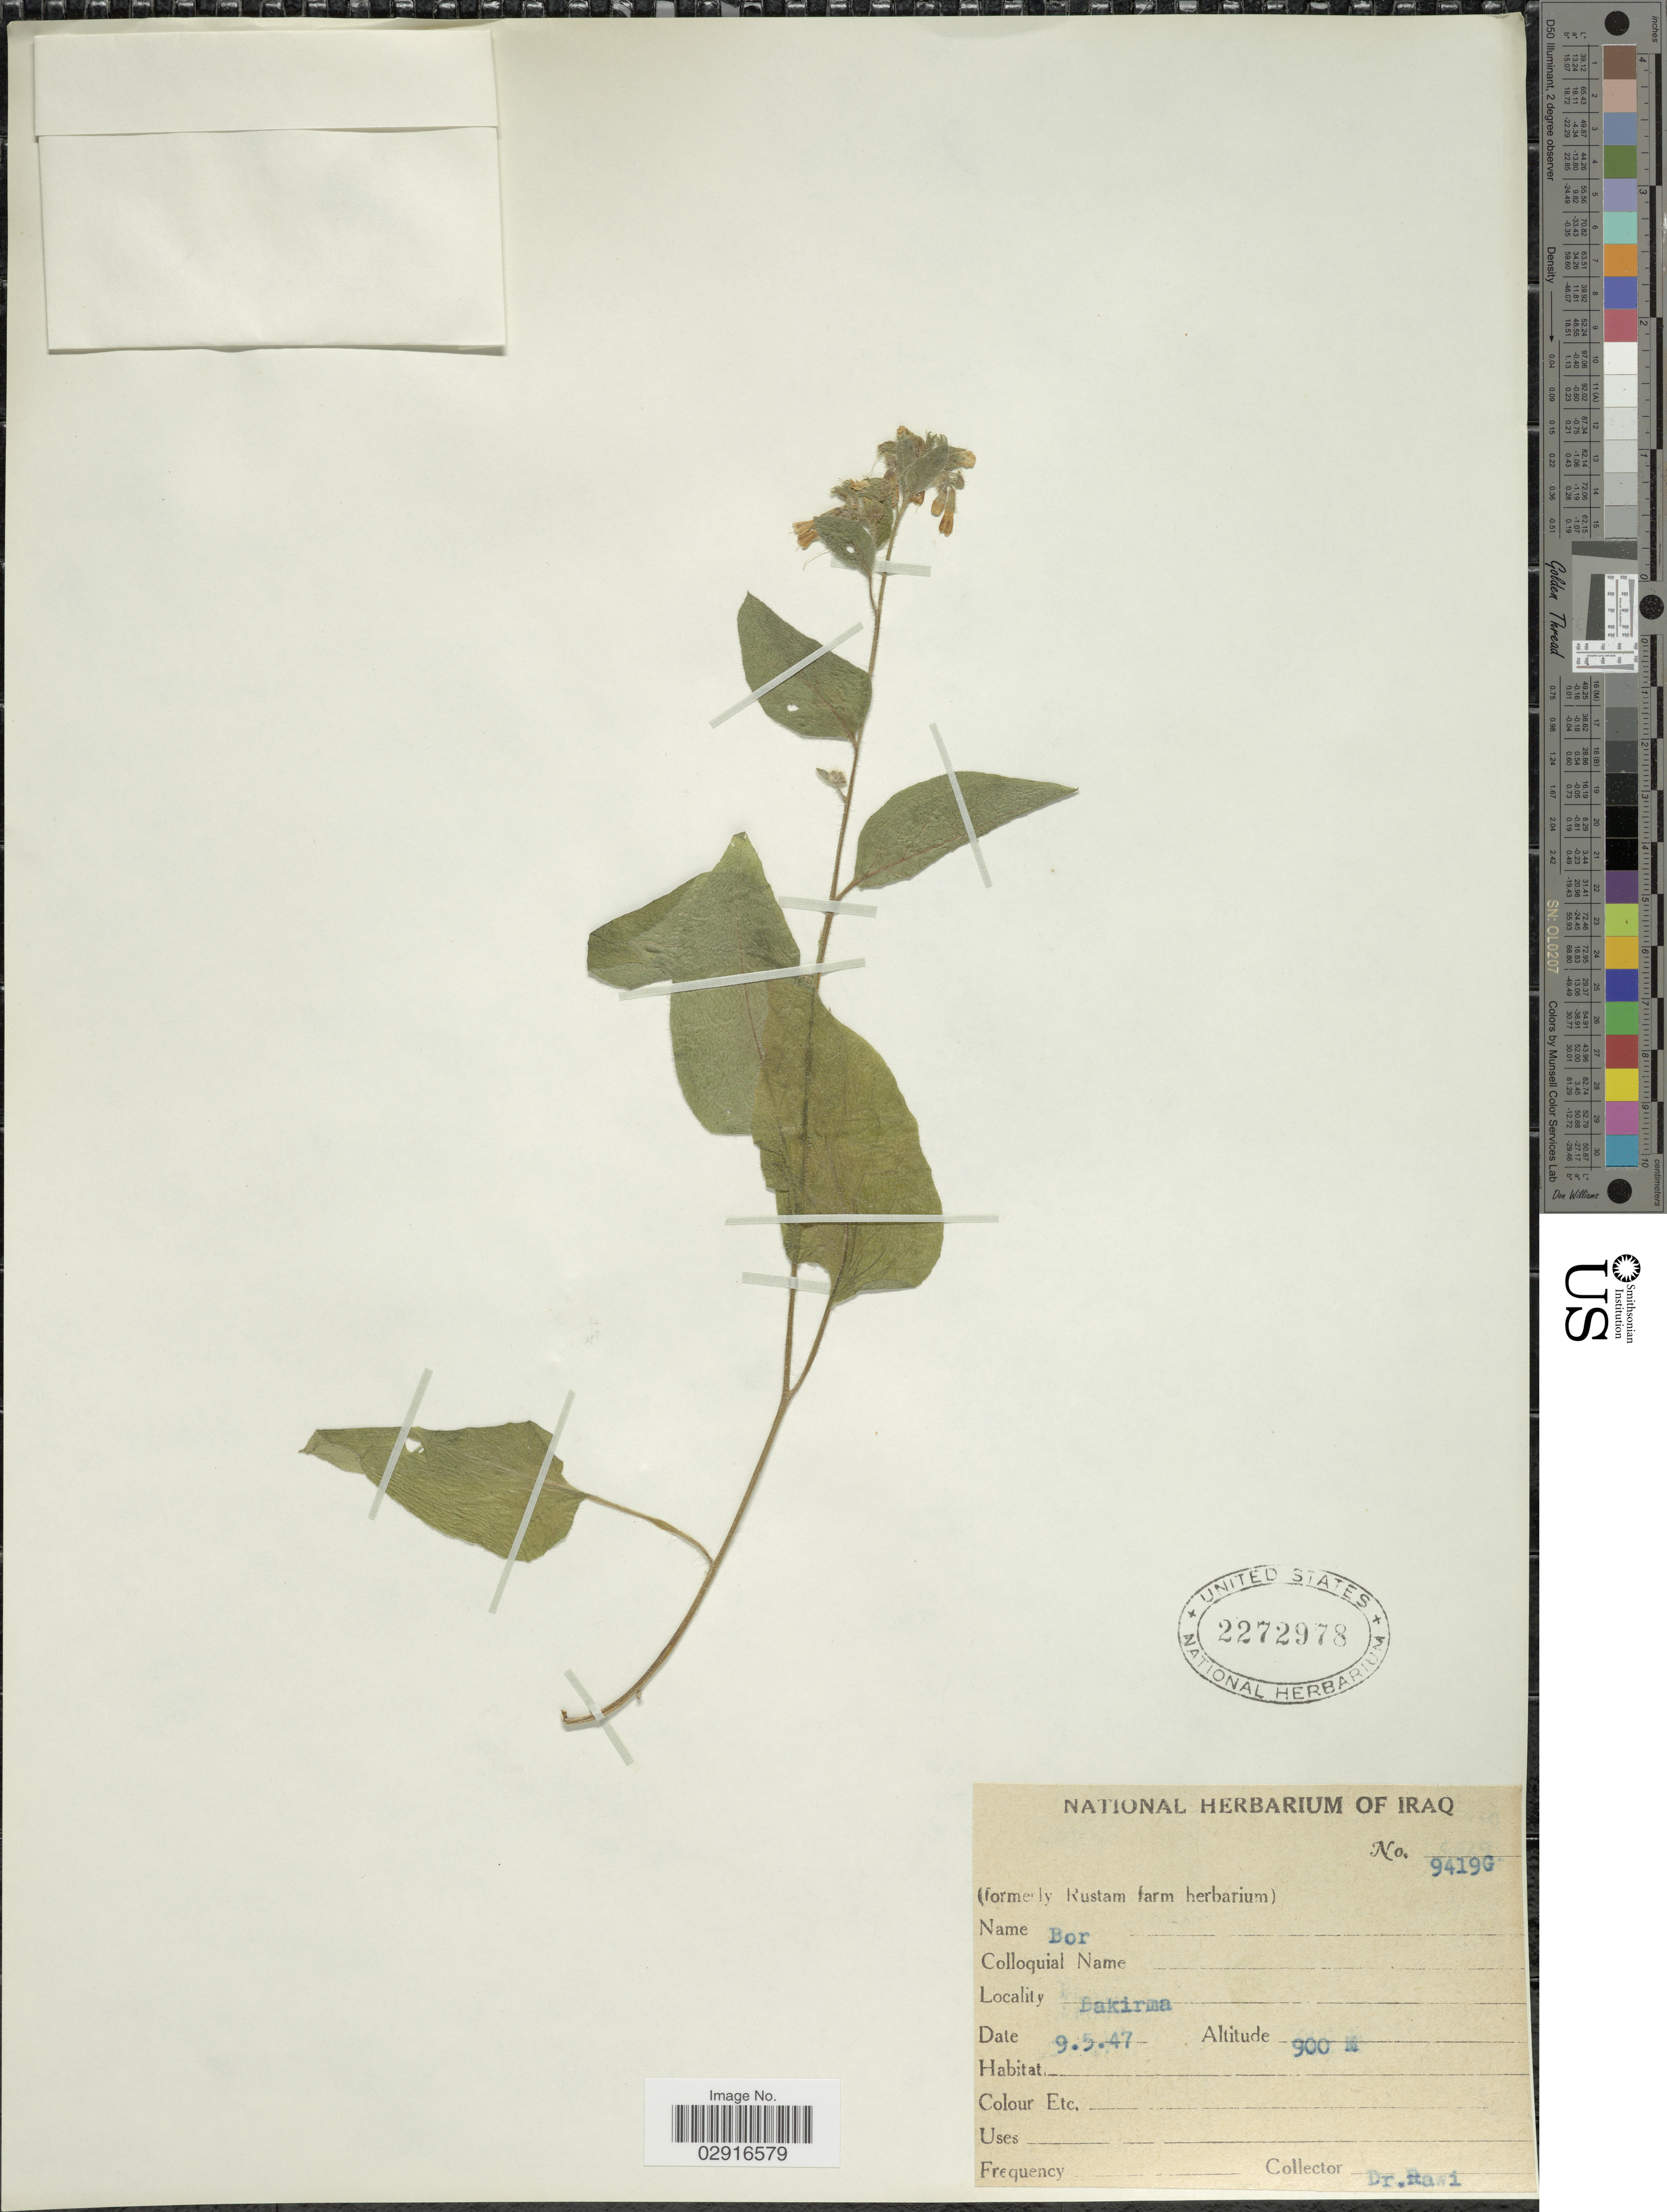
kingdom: Plantae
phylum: Tracheophyta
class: Magnoliopsida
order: Boraginales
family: Boraginaceae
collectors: -. Rawi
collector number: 9419G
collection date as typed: Transcribed d/m/y: 9/5/47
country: Iraq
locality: Bakirma.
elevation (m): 900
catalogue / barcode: US 2272978